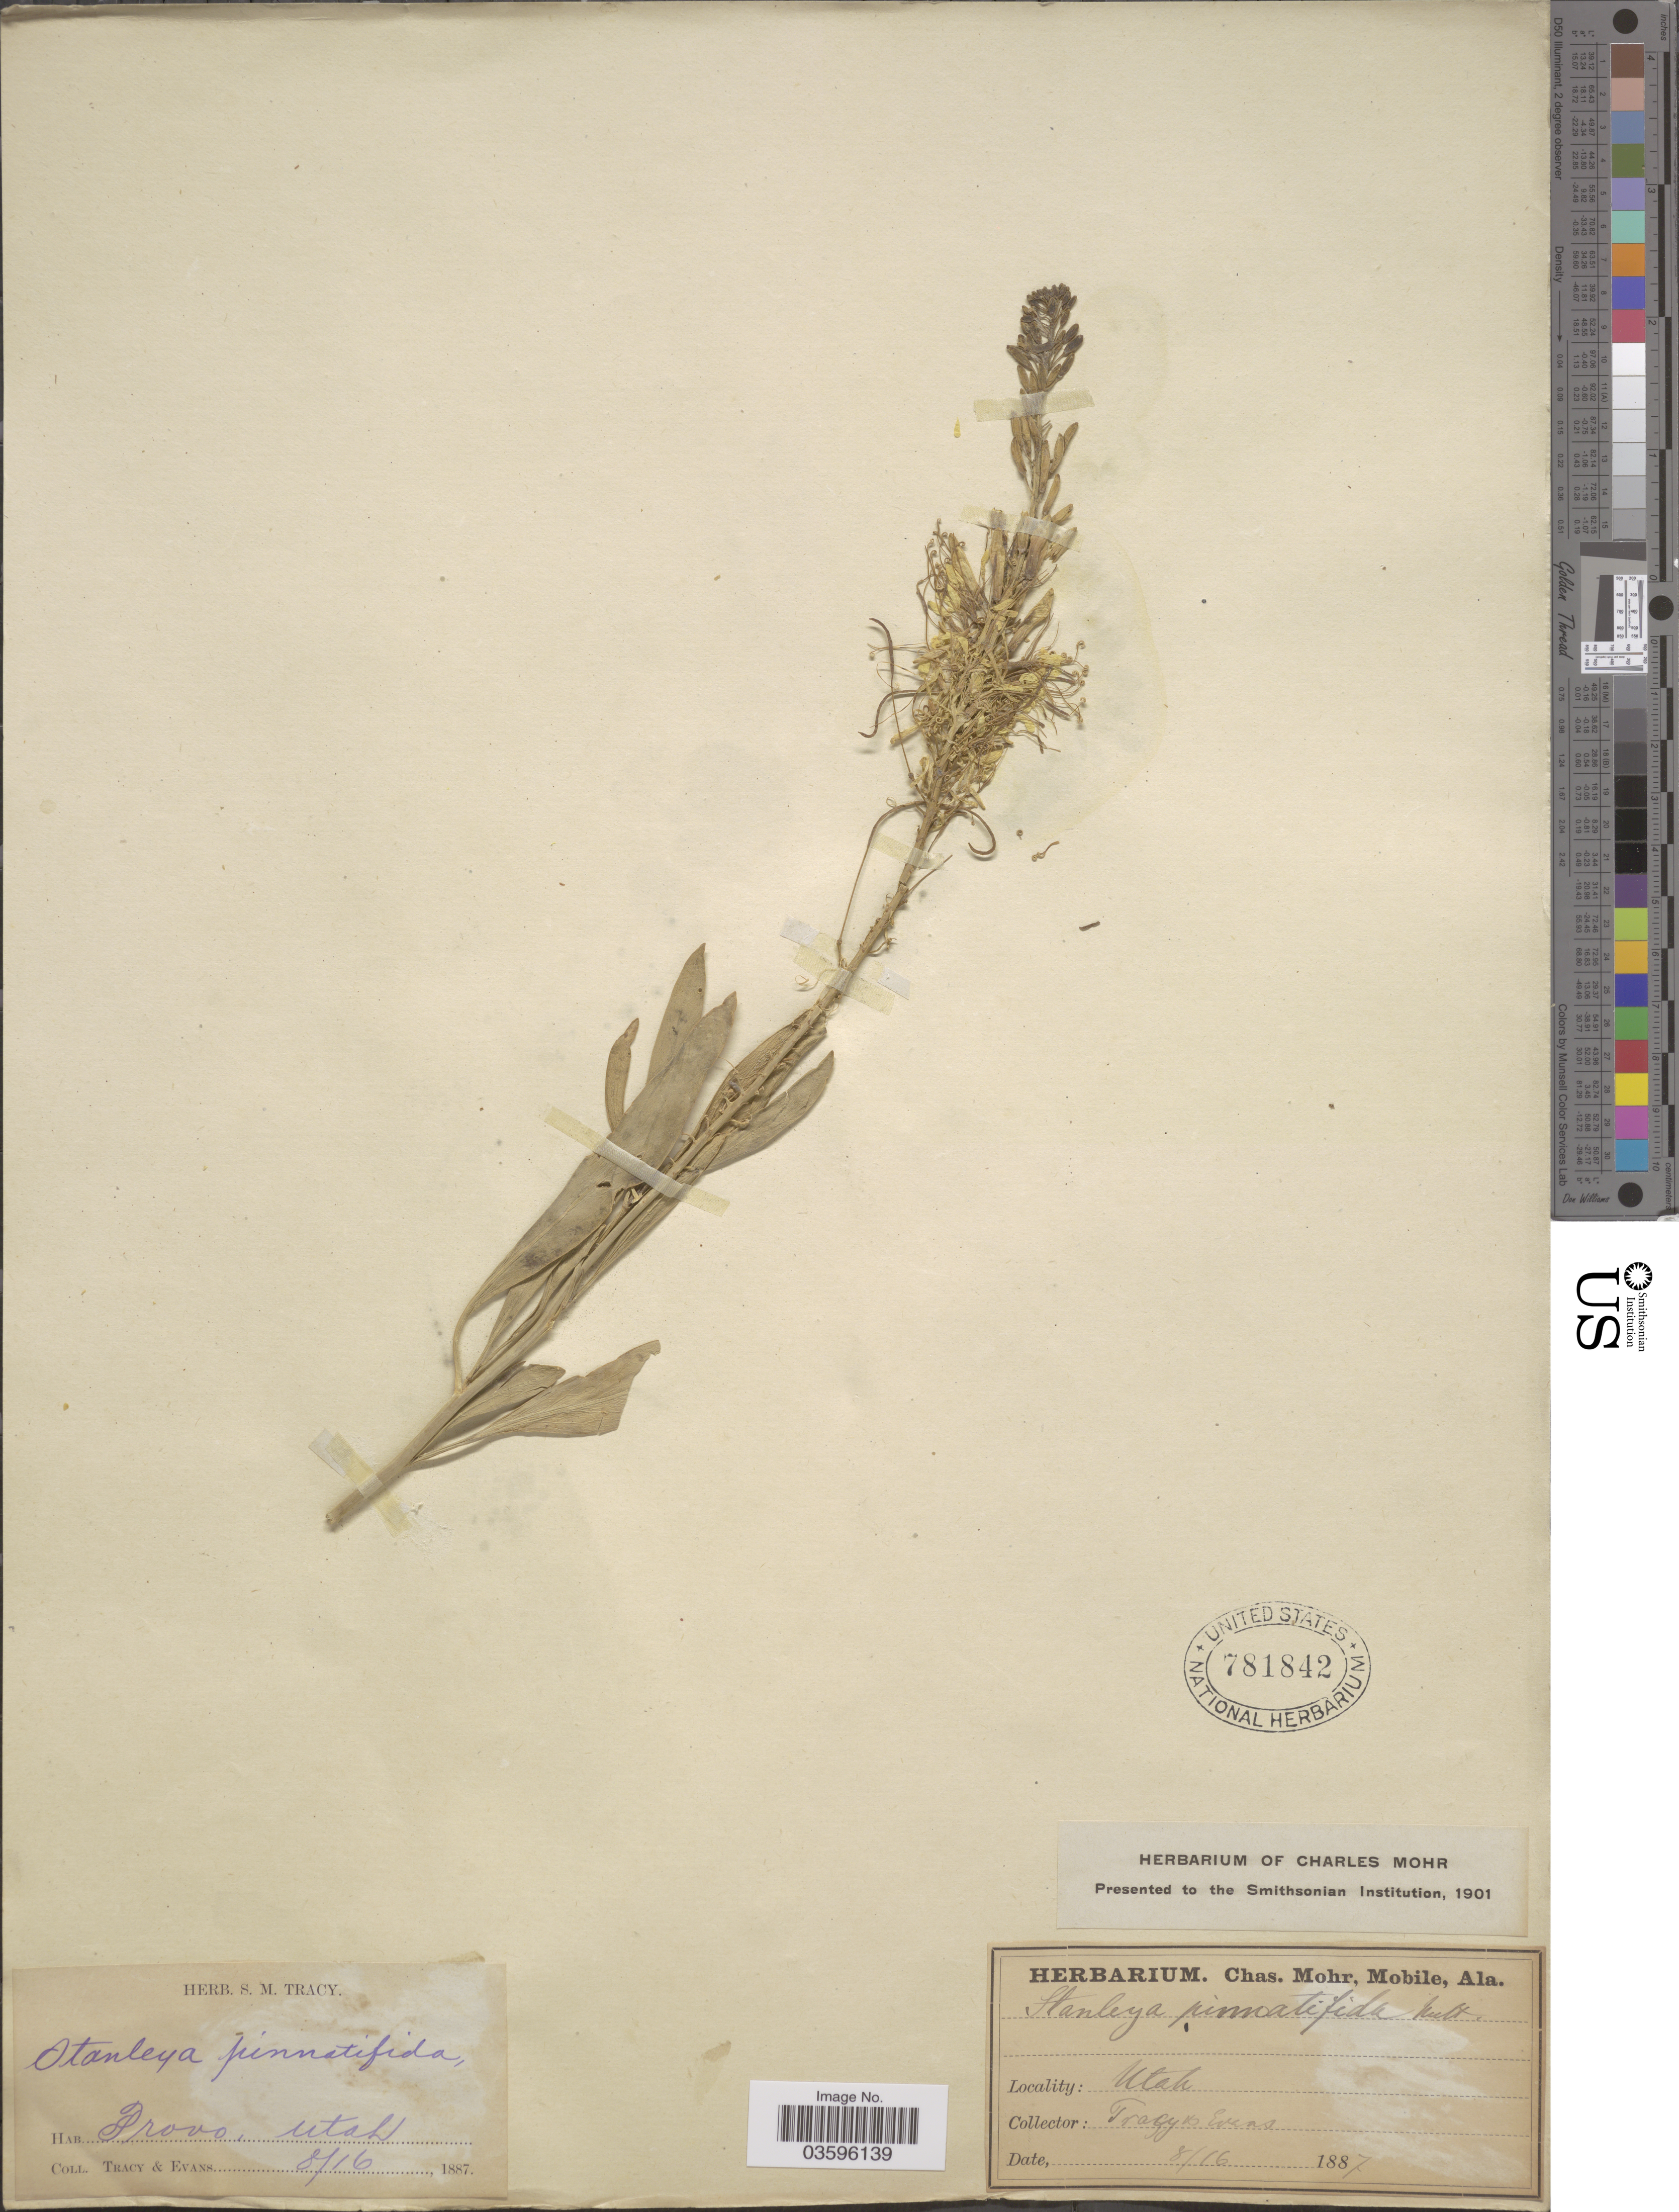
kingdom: Plantae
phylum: Tracheophyta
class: Magnoliopsida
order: Brassicales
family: Brassicaceae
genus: Stanleya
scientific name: Stanleya pinnata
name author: (Pursh) Britton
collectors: S. M. Tracy & -- Evans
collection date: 1887-08-16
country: United States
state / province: Utah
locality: Provo.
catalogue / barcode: US 781842